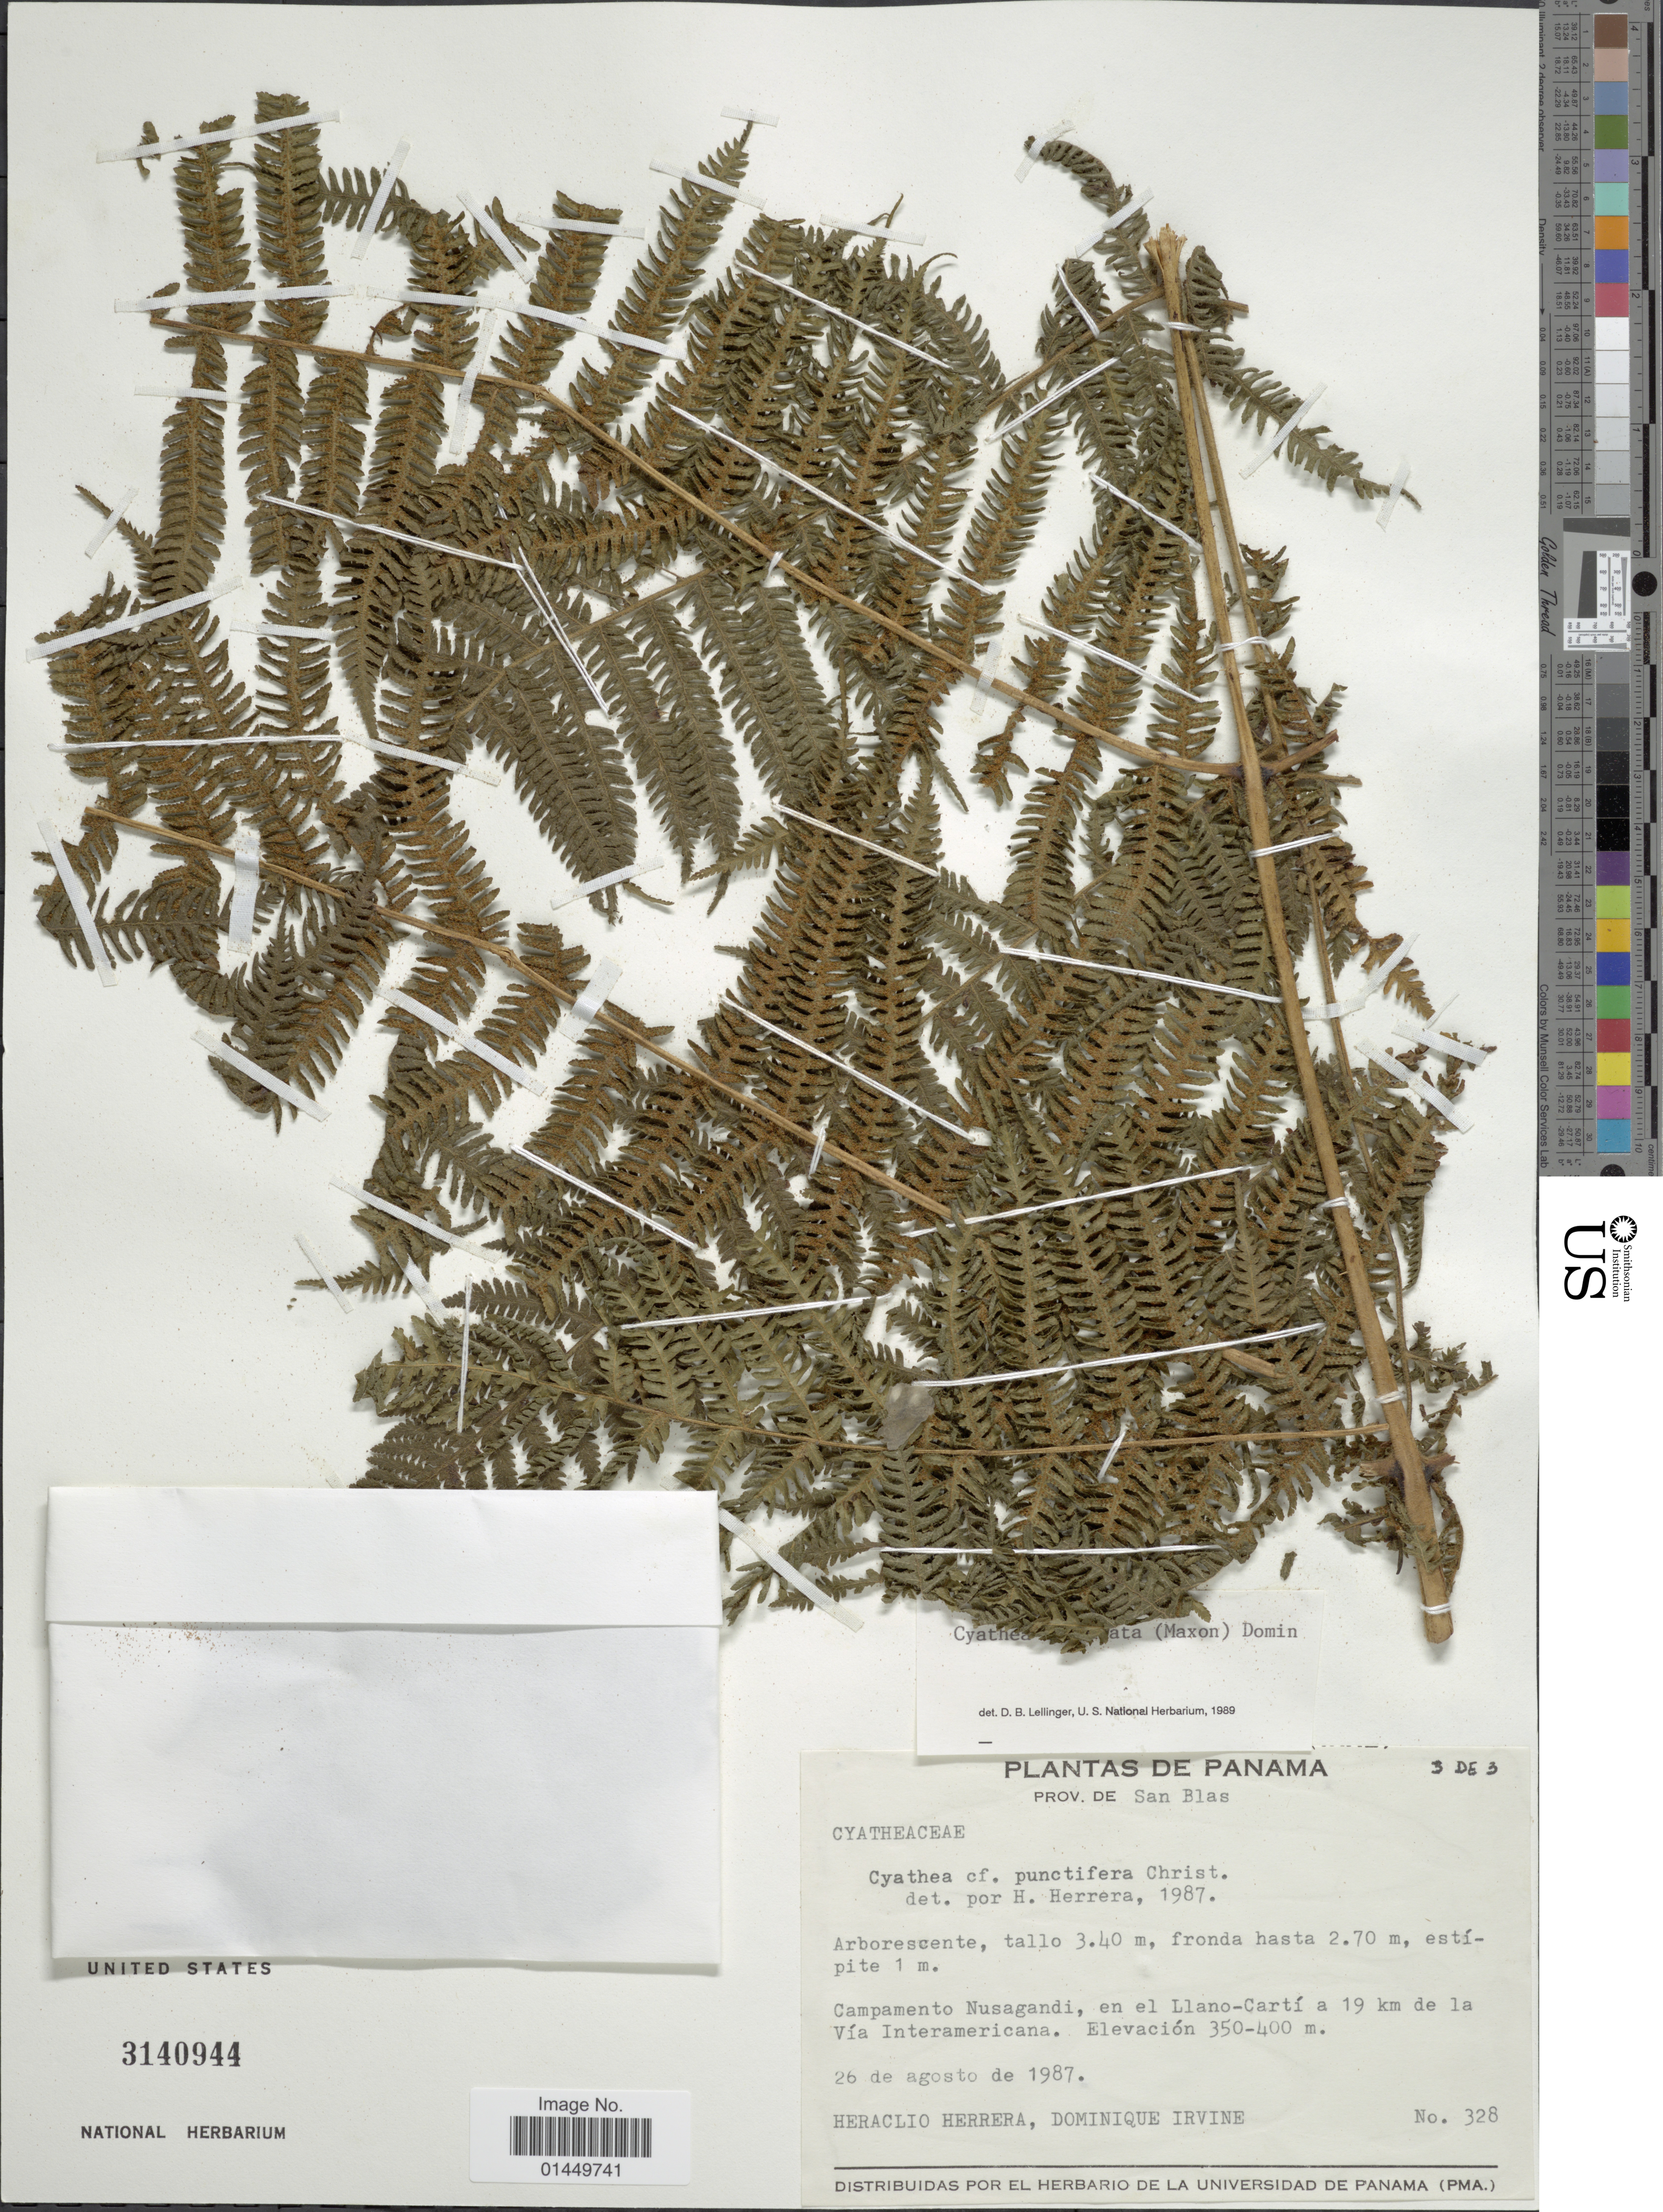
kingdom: Plantae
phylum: Tracheophyta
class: Polypodiopsida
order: Cyatheales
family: Cyatheaceae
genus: Cyathea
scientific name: Cyathea trichiata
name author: (Maxon) Domin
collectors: H. Herrera & D. Irvine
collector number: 328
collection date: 1987-08-26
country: Panama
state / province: Kuna Yala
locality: Prov. de San Blas, Campamento Nusagandi, en el Llano-Carti, a 19 km de la Via Interamericana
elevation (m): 350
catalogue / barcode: US 3140944